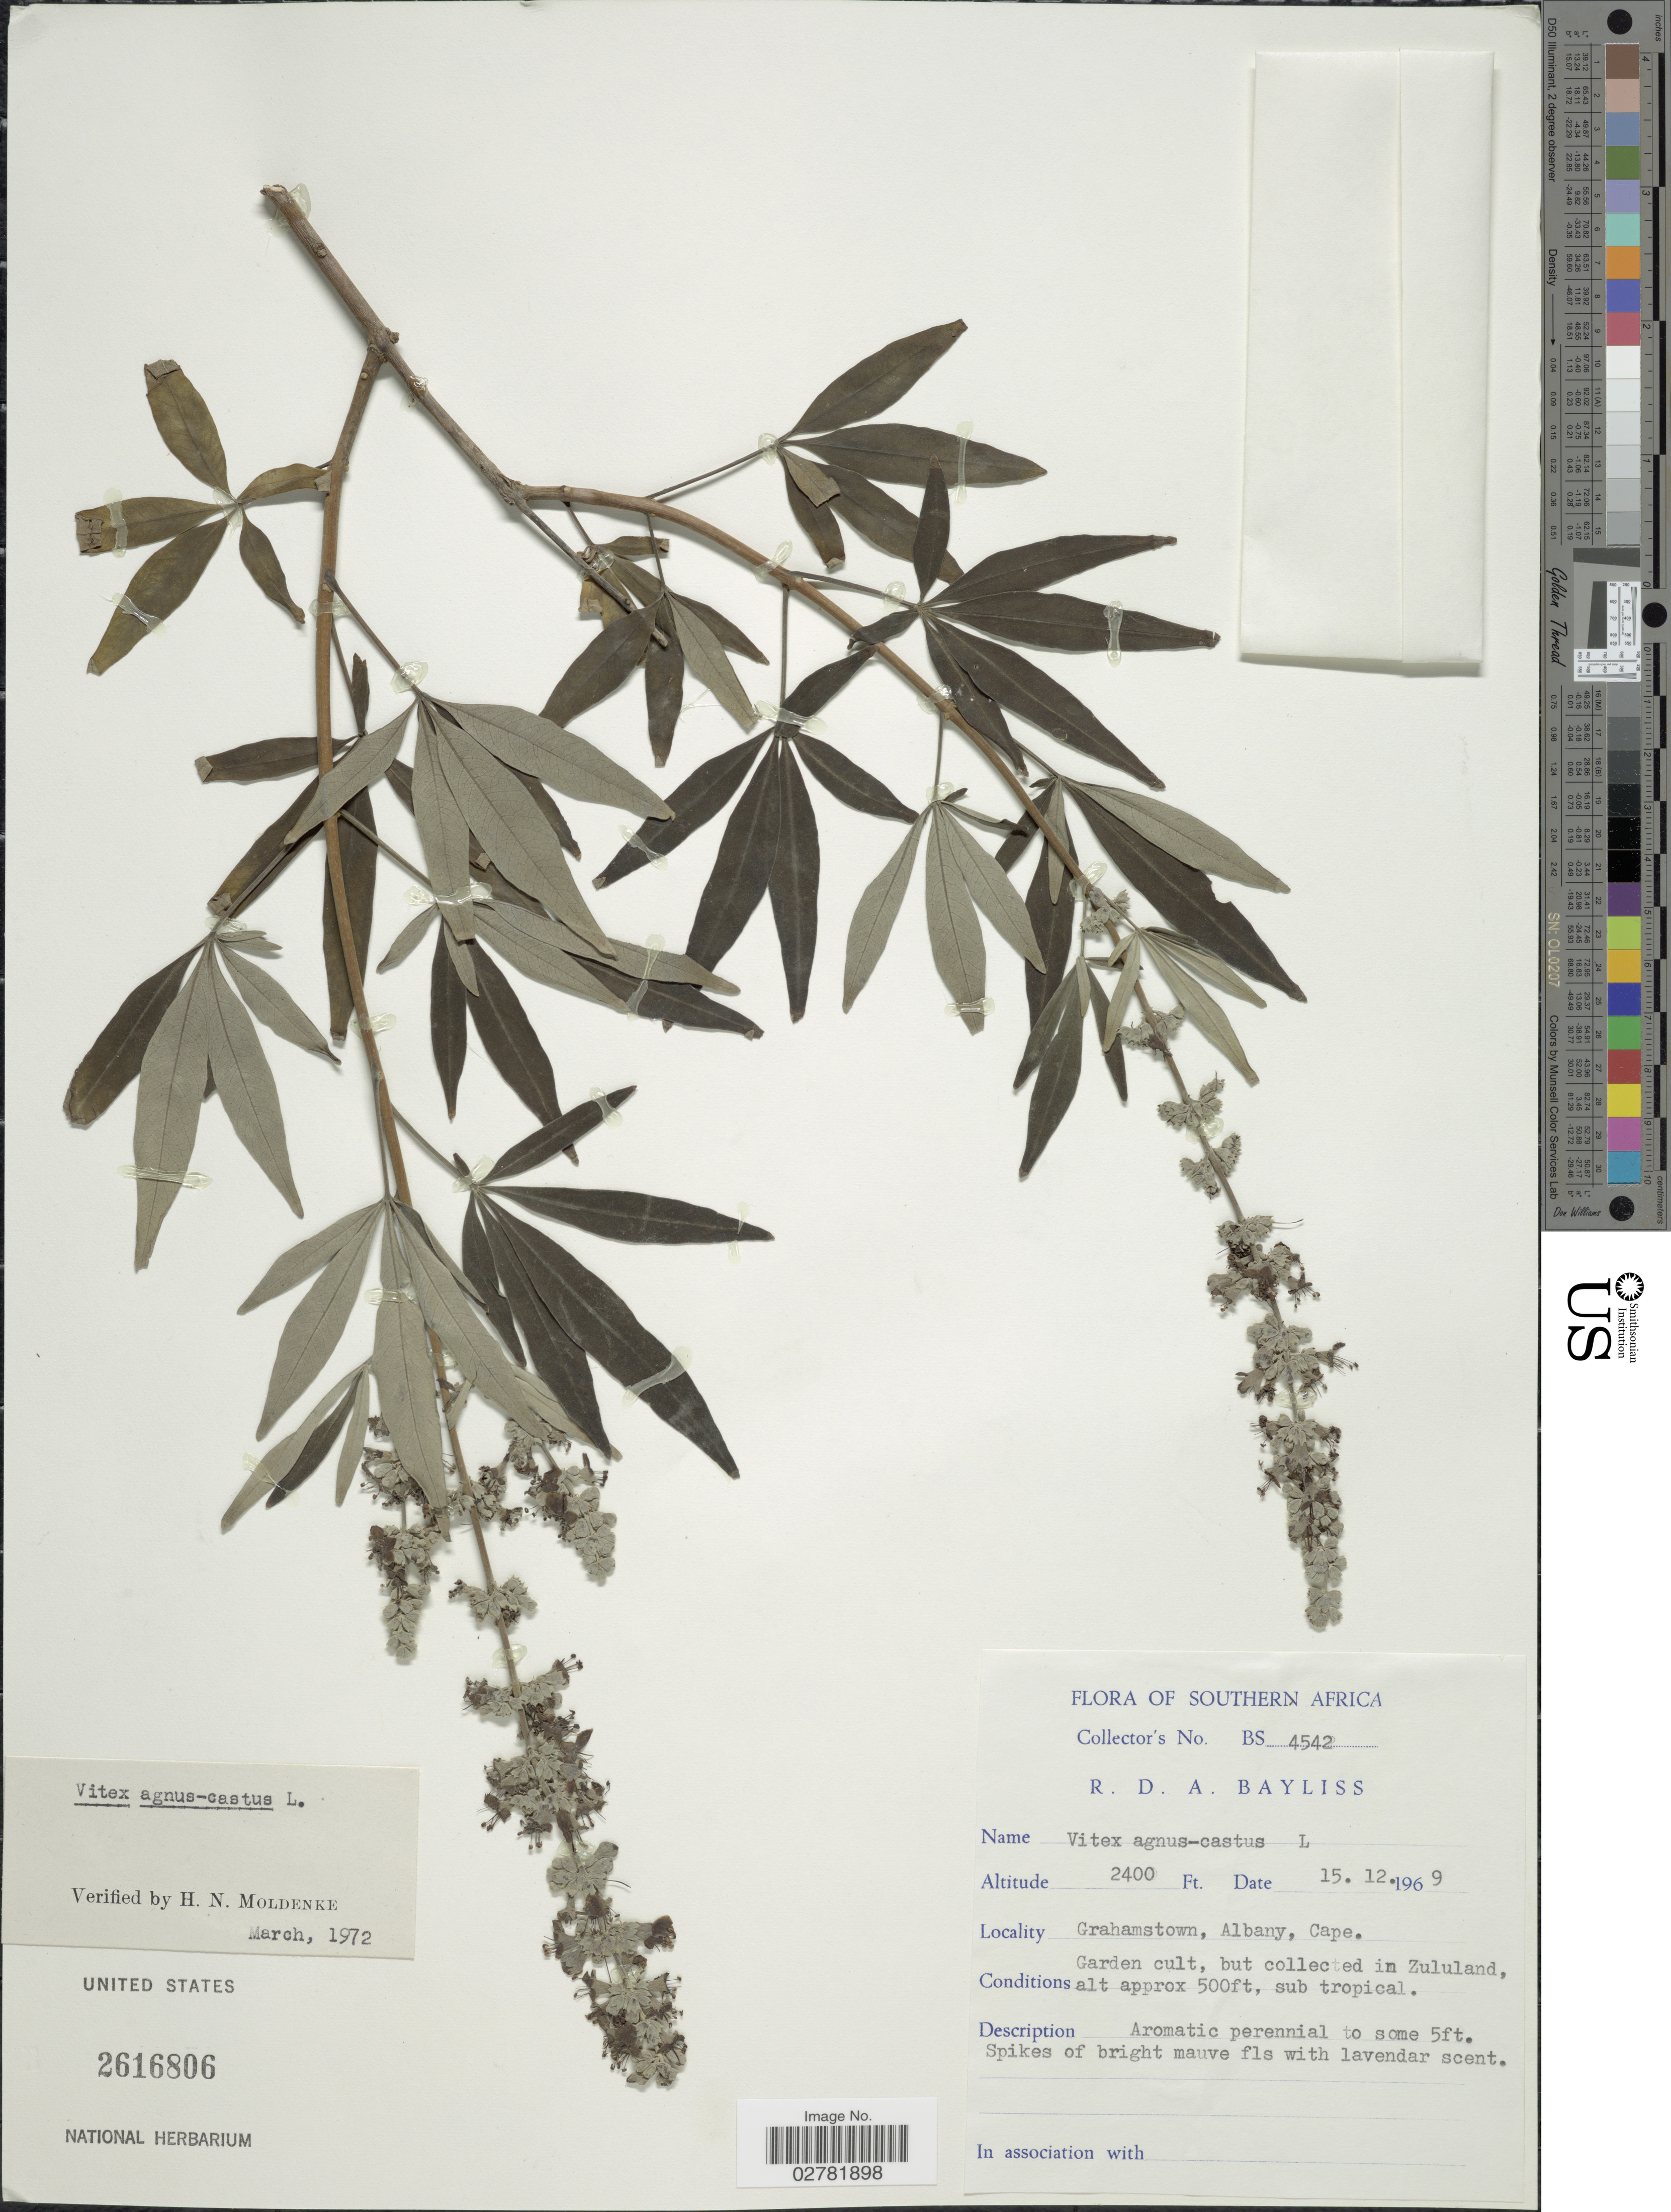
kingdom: Plantae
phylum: Tracheophyta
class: Magnoliopsida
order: Lamiales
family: Lamiaceae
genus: Vitex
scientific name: Vitex agnus-castus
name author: L.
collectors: R. Bayliss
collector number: BS4542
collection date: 1969-12-15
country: South Africa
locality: Southern Africa. Grahamstown, Albany. Cape. Garden. Zululand [unsure placement]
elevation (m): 152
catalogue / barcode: US 2616806